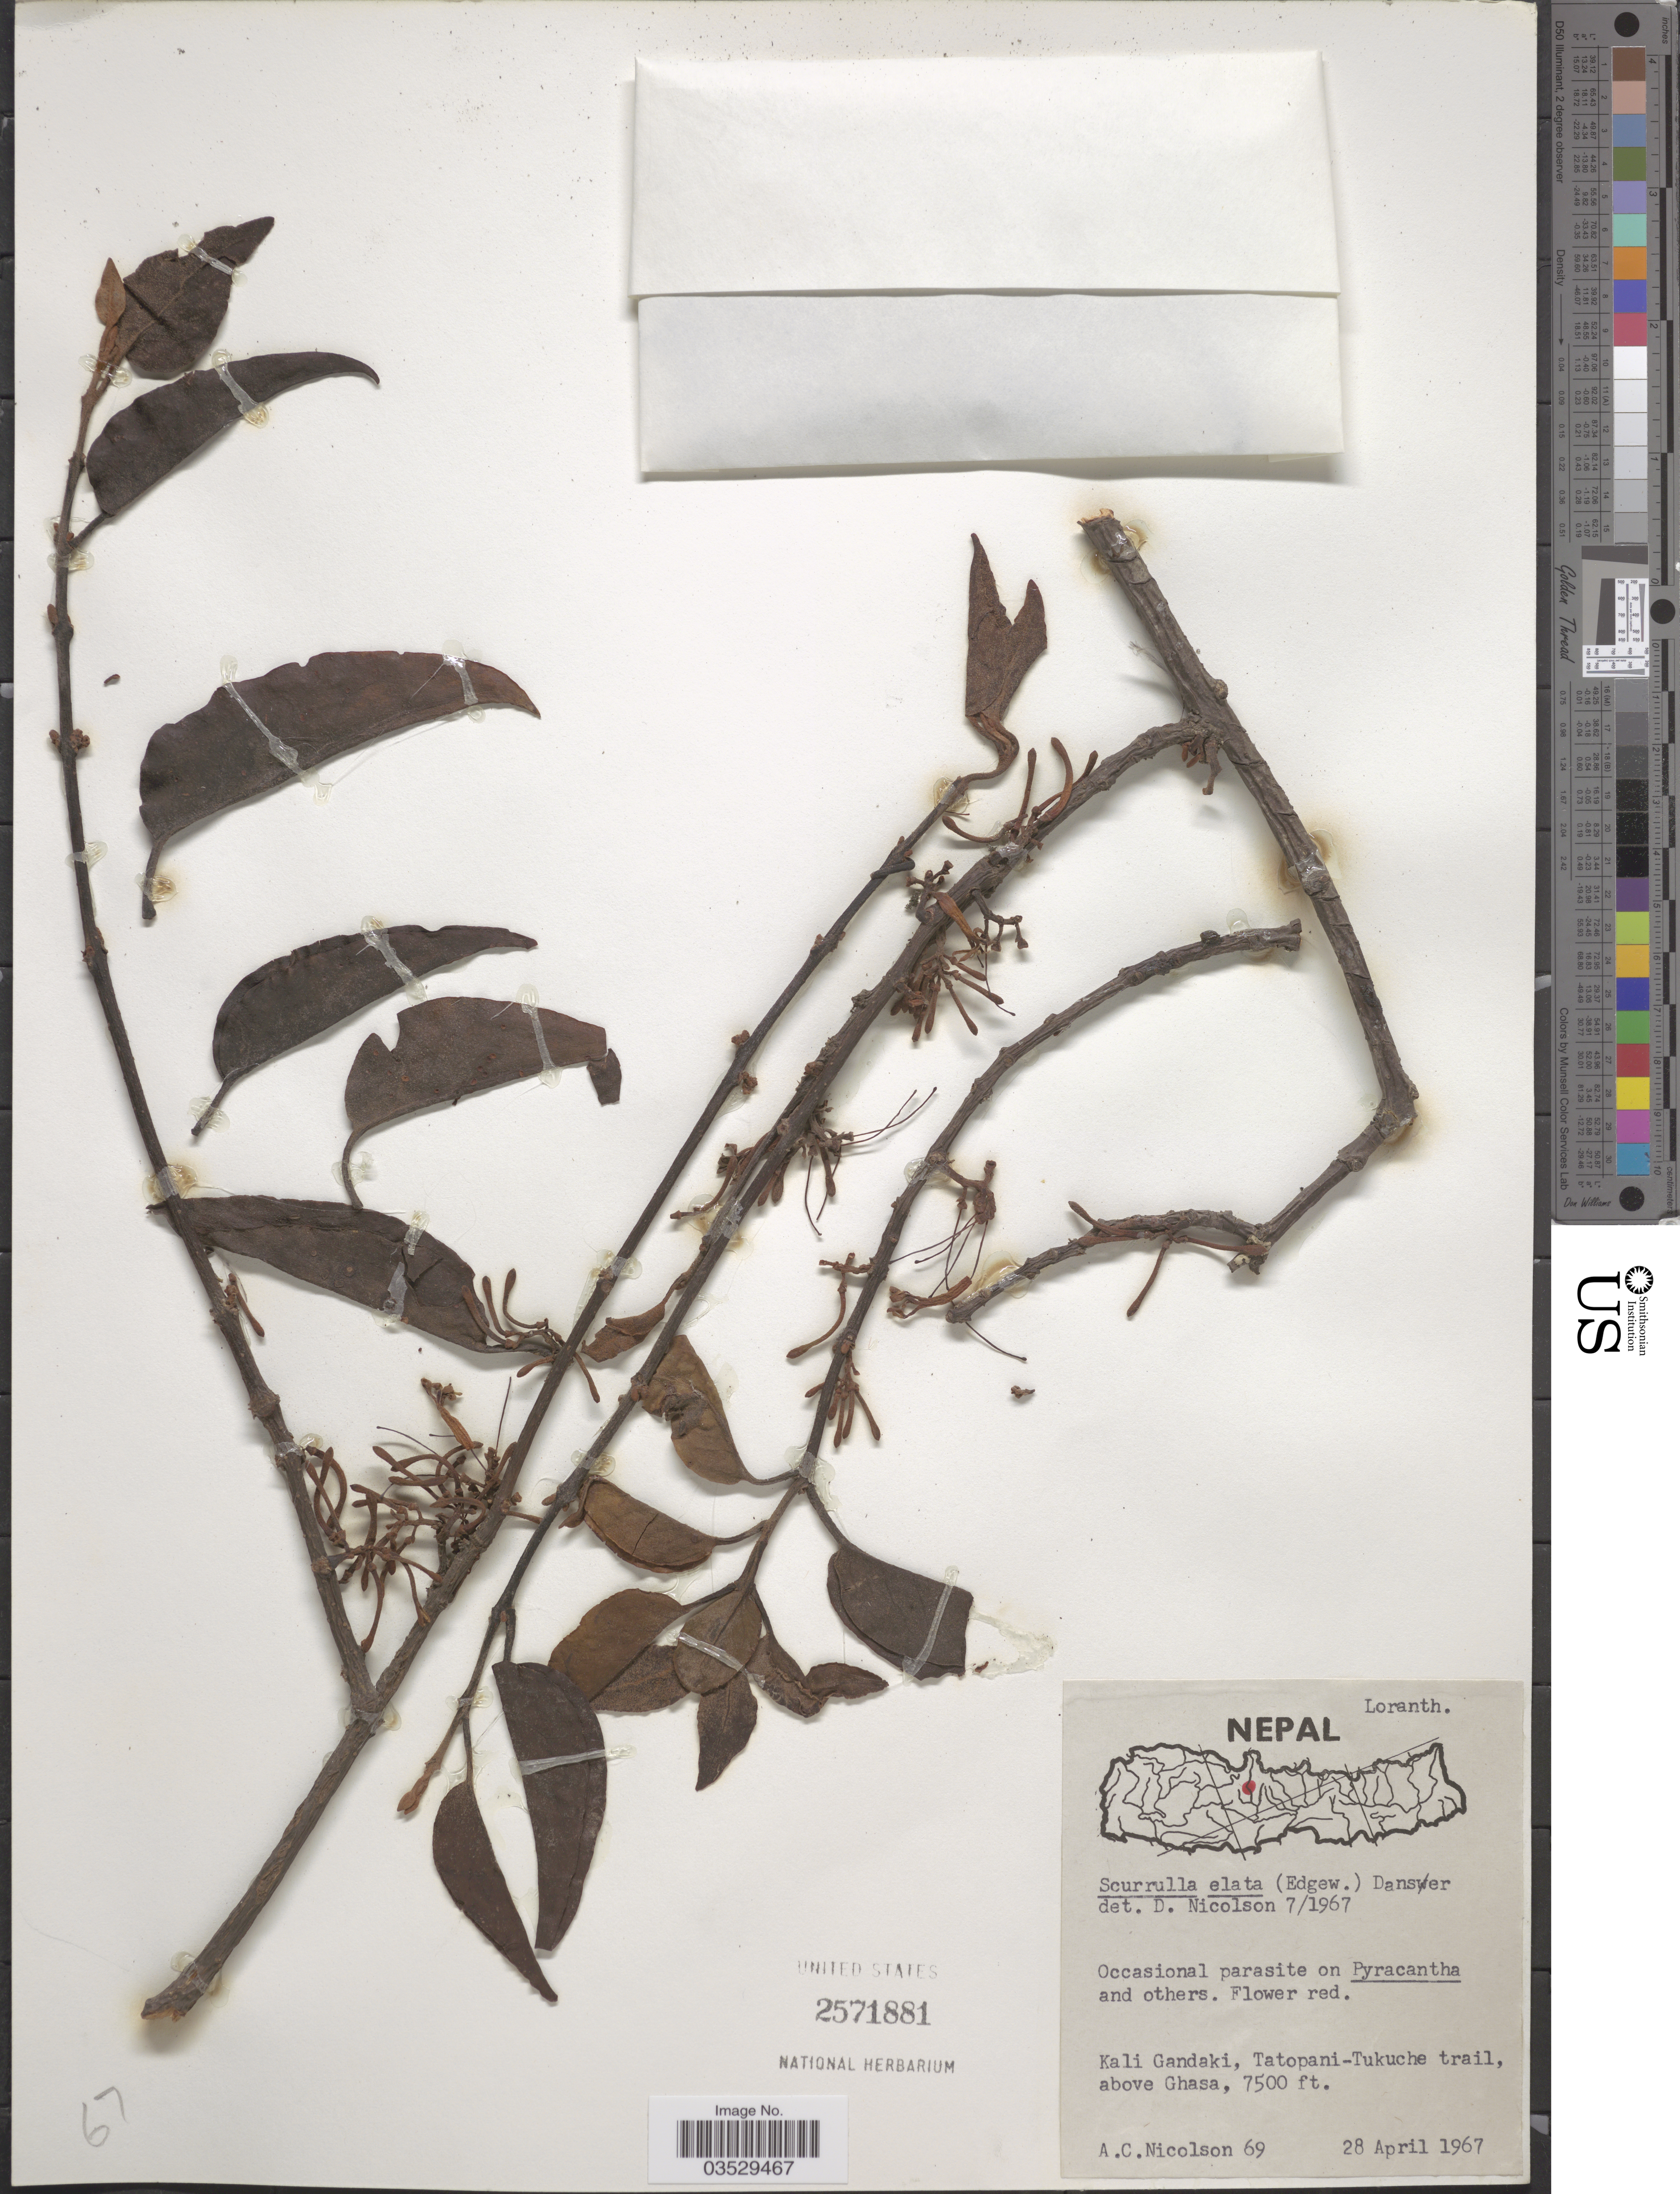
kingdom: Plantae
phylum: Tracheophyta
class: Magnoliopsida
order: Santalales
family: Loranthaceae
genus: Scurrula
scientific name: Scurrula elata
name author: (Edgew.) Danser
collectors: A. C. Nicolson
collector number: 69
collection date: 1967-04-28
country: Nepal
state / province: Gandaki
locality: Kali Gandaki, Tatopani-Tukuche trail, above Ghasa.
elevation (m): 2286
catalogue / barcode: US 2571881